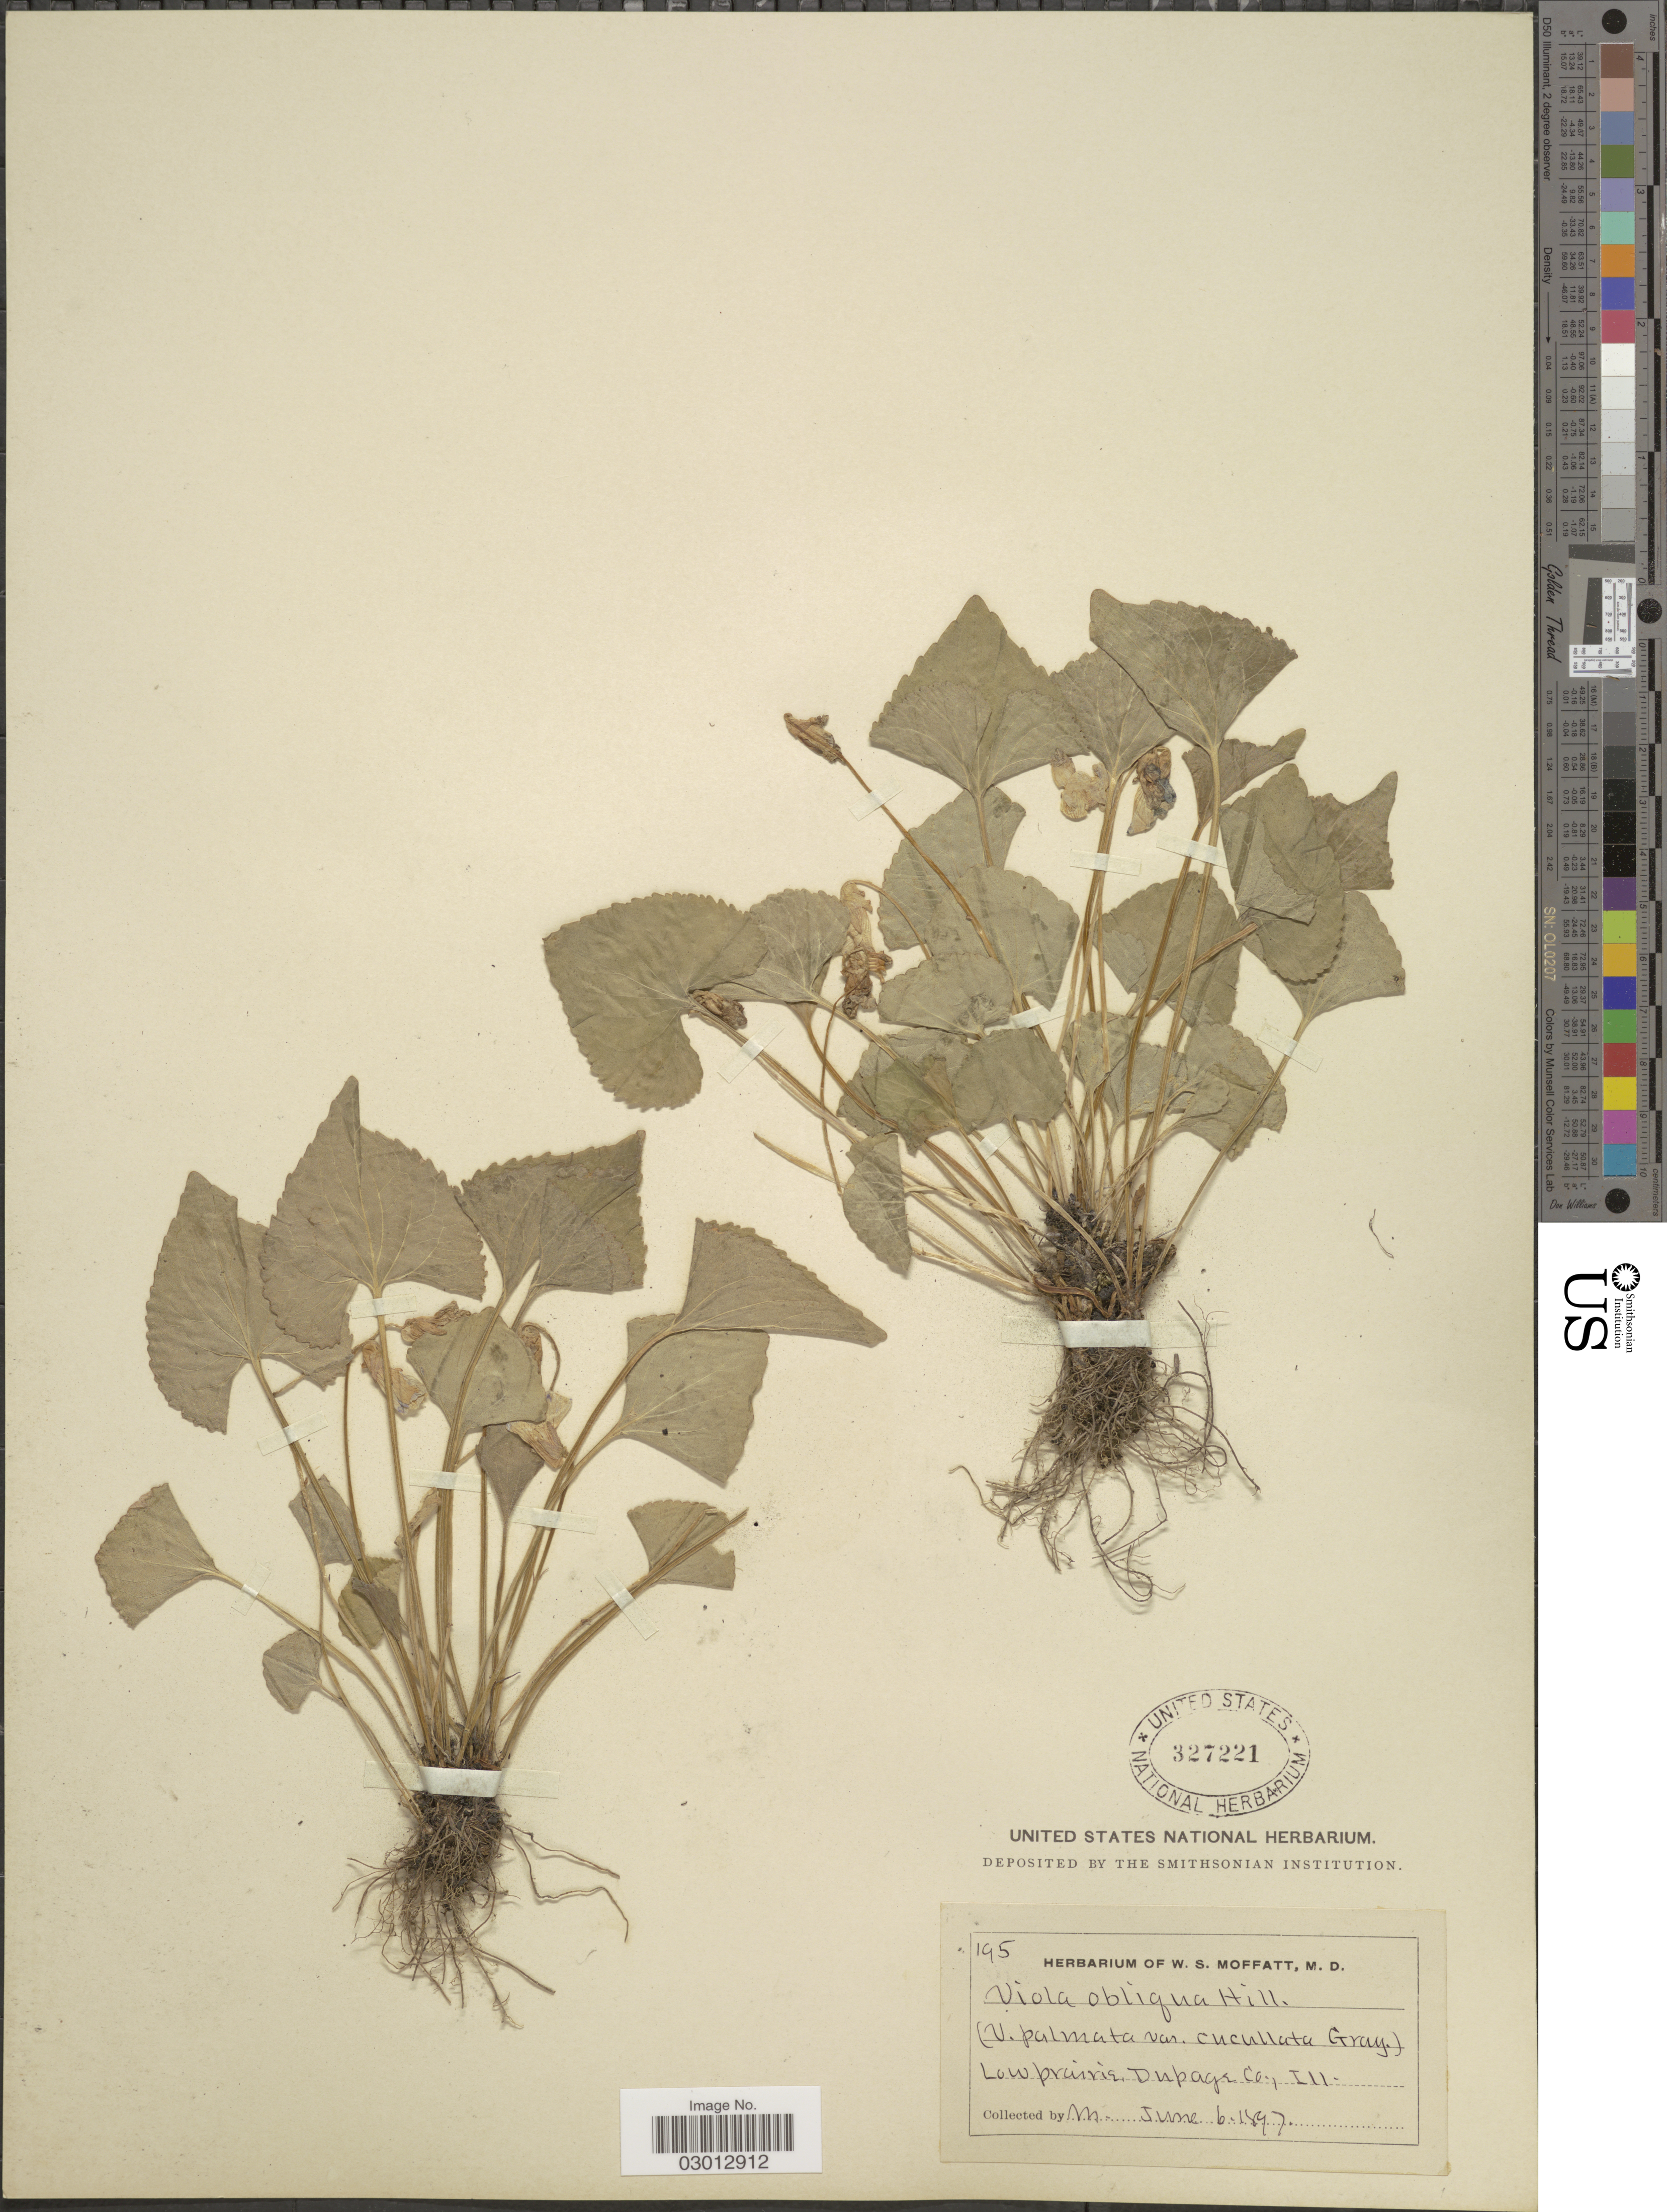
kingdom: Plantae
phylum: Tracheophyta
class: Magnoliopsida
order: Malpighiales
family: Violaceae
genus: Viola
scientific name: Viola papilionacea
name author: Pursh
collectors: ex herb. W. S. Moffatt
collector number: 195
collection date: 1897-06-06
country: United States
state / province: Illinois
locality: Dupage Co., Ill.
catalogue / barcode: US 327221